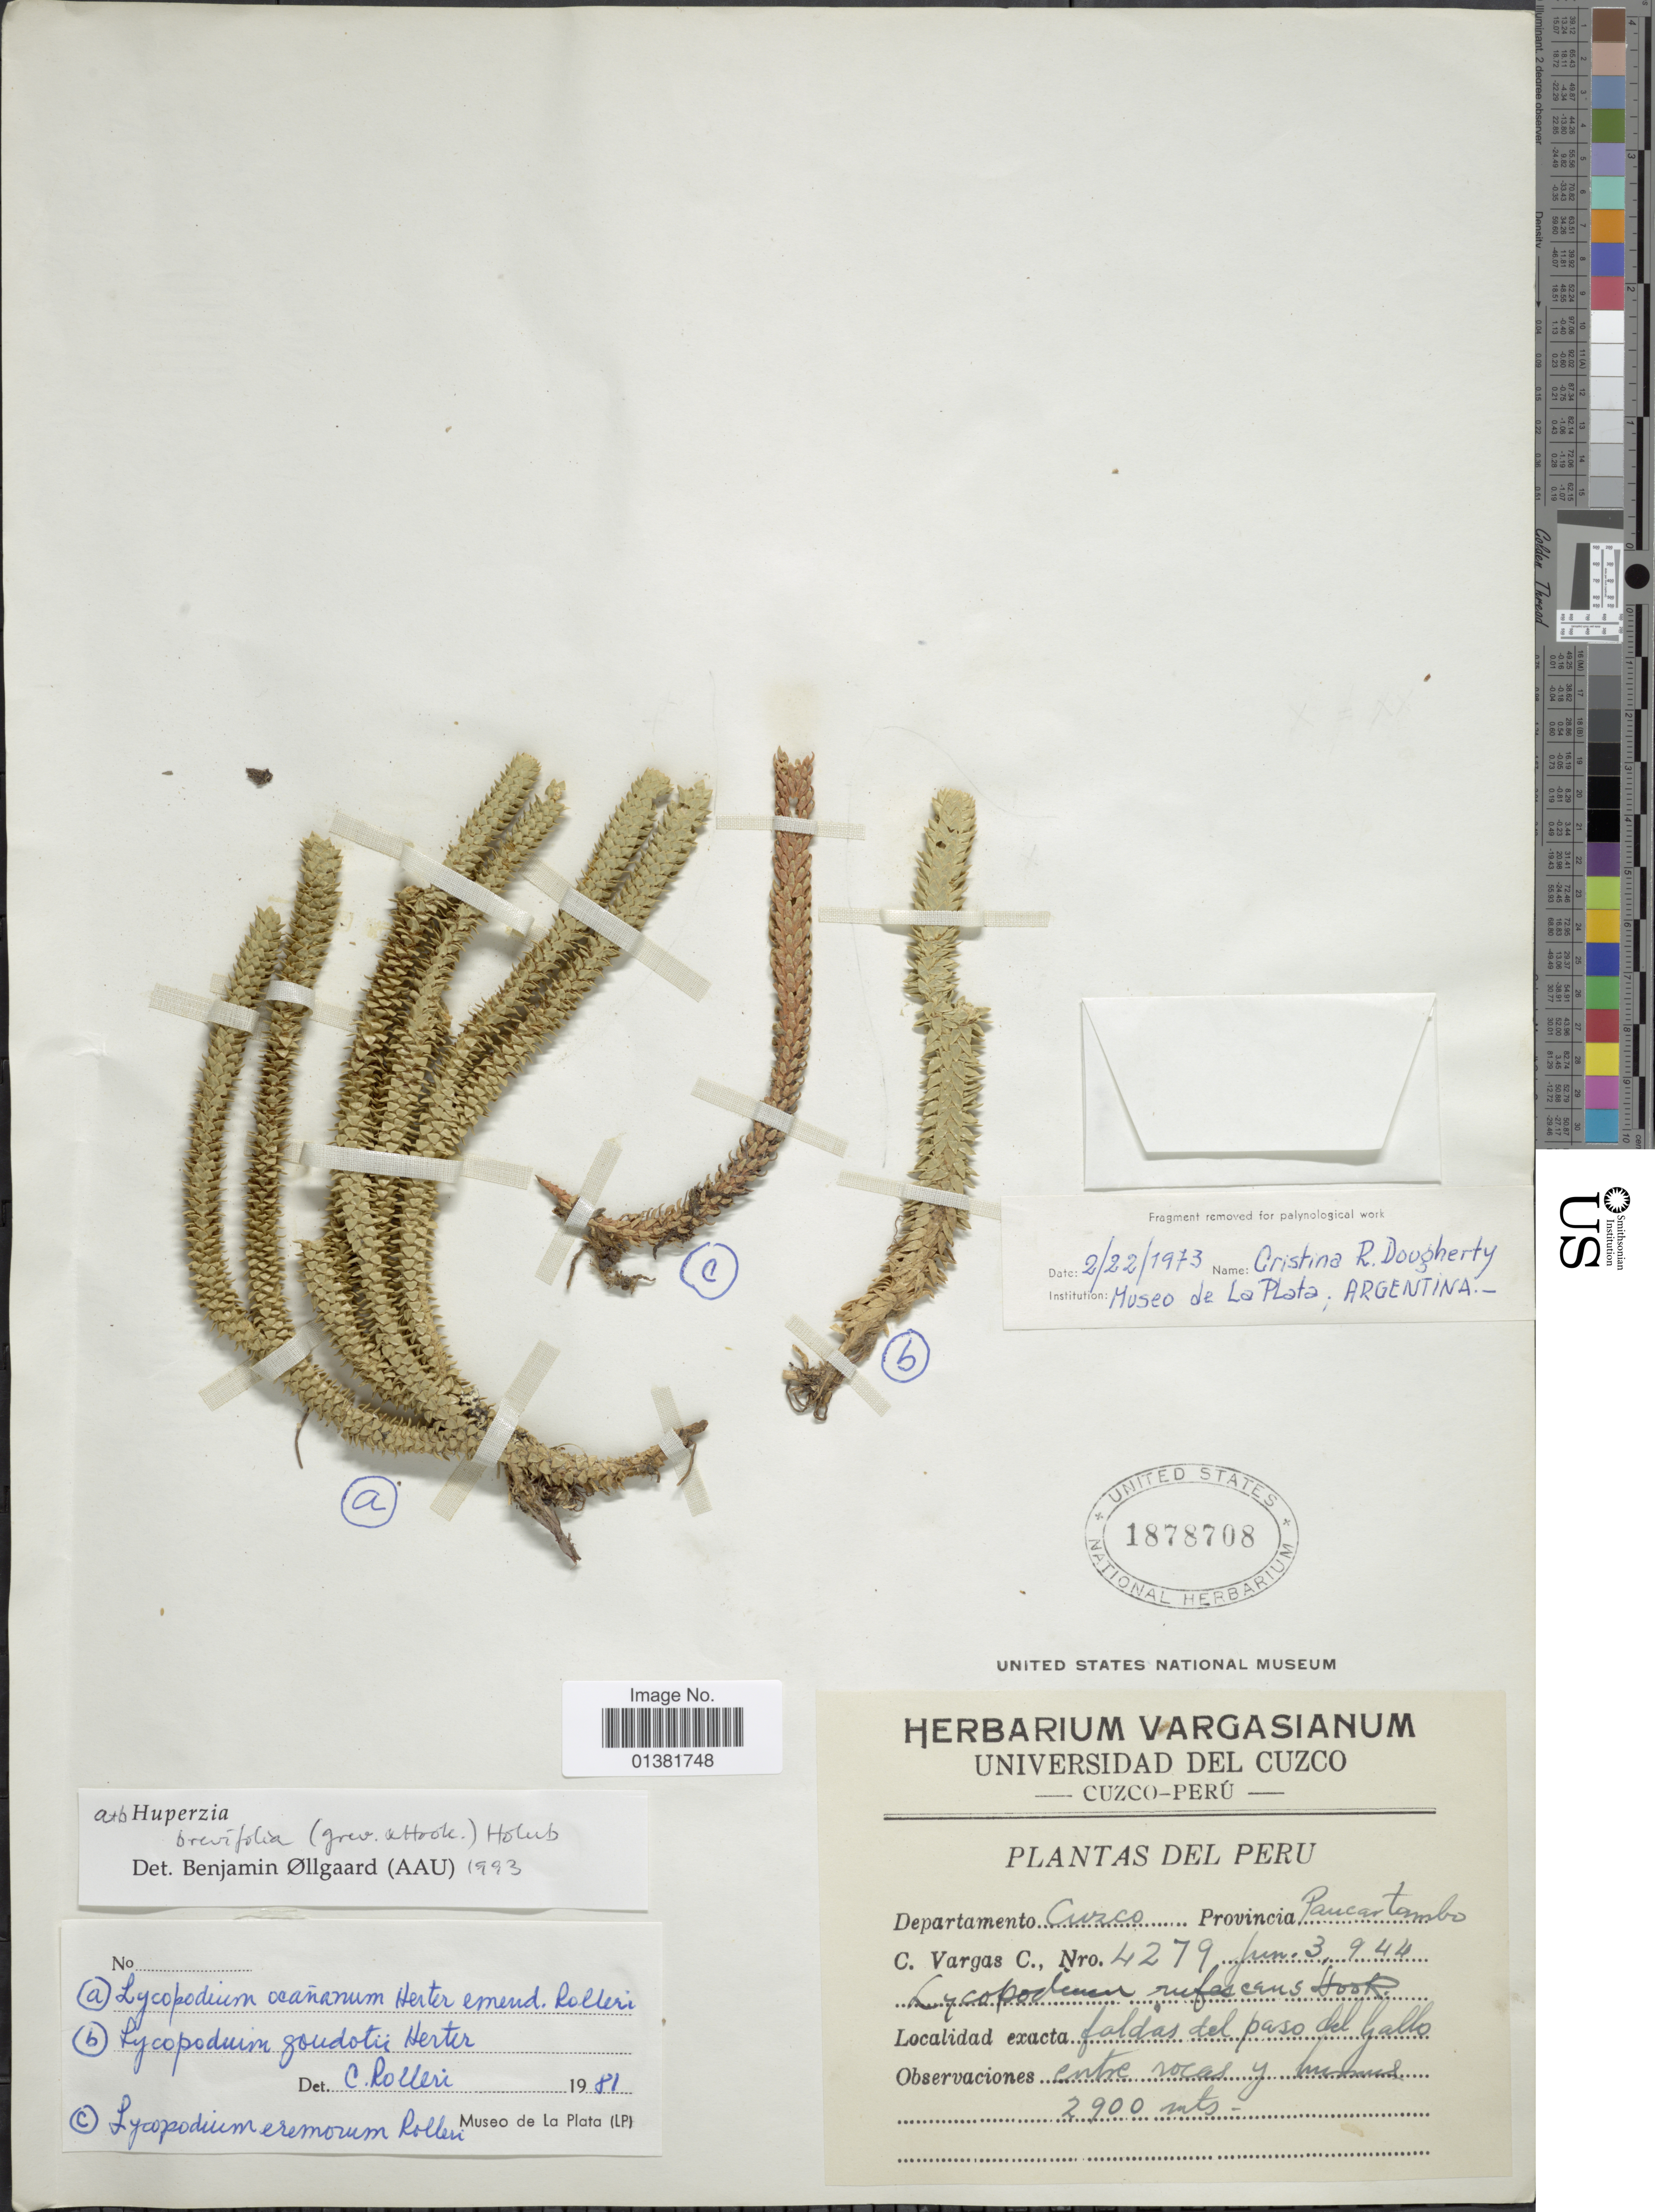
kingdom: Plantae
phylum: Tracheophyta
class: Lycopodiopsida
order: Lycopodiales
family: Lycopodiaceae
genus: Phlegmariurus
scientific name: Phlegmariurus brevifolius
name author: (Grev. & Hook.) B. Øllg.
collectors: C. Vargas Calderón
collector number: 4279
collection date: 1944-06-03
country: Peru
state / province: Cusco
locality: Provincia Paucartambo, faldas del paso del Gallo.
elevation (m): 2900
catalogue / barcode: US 1878708